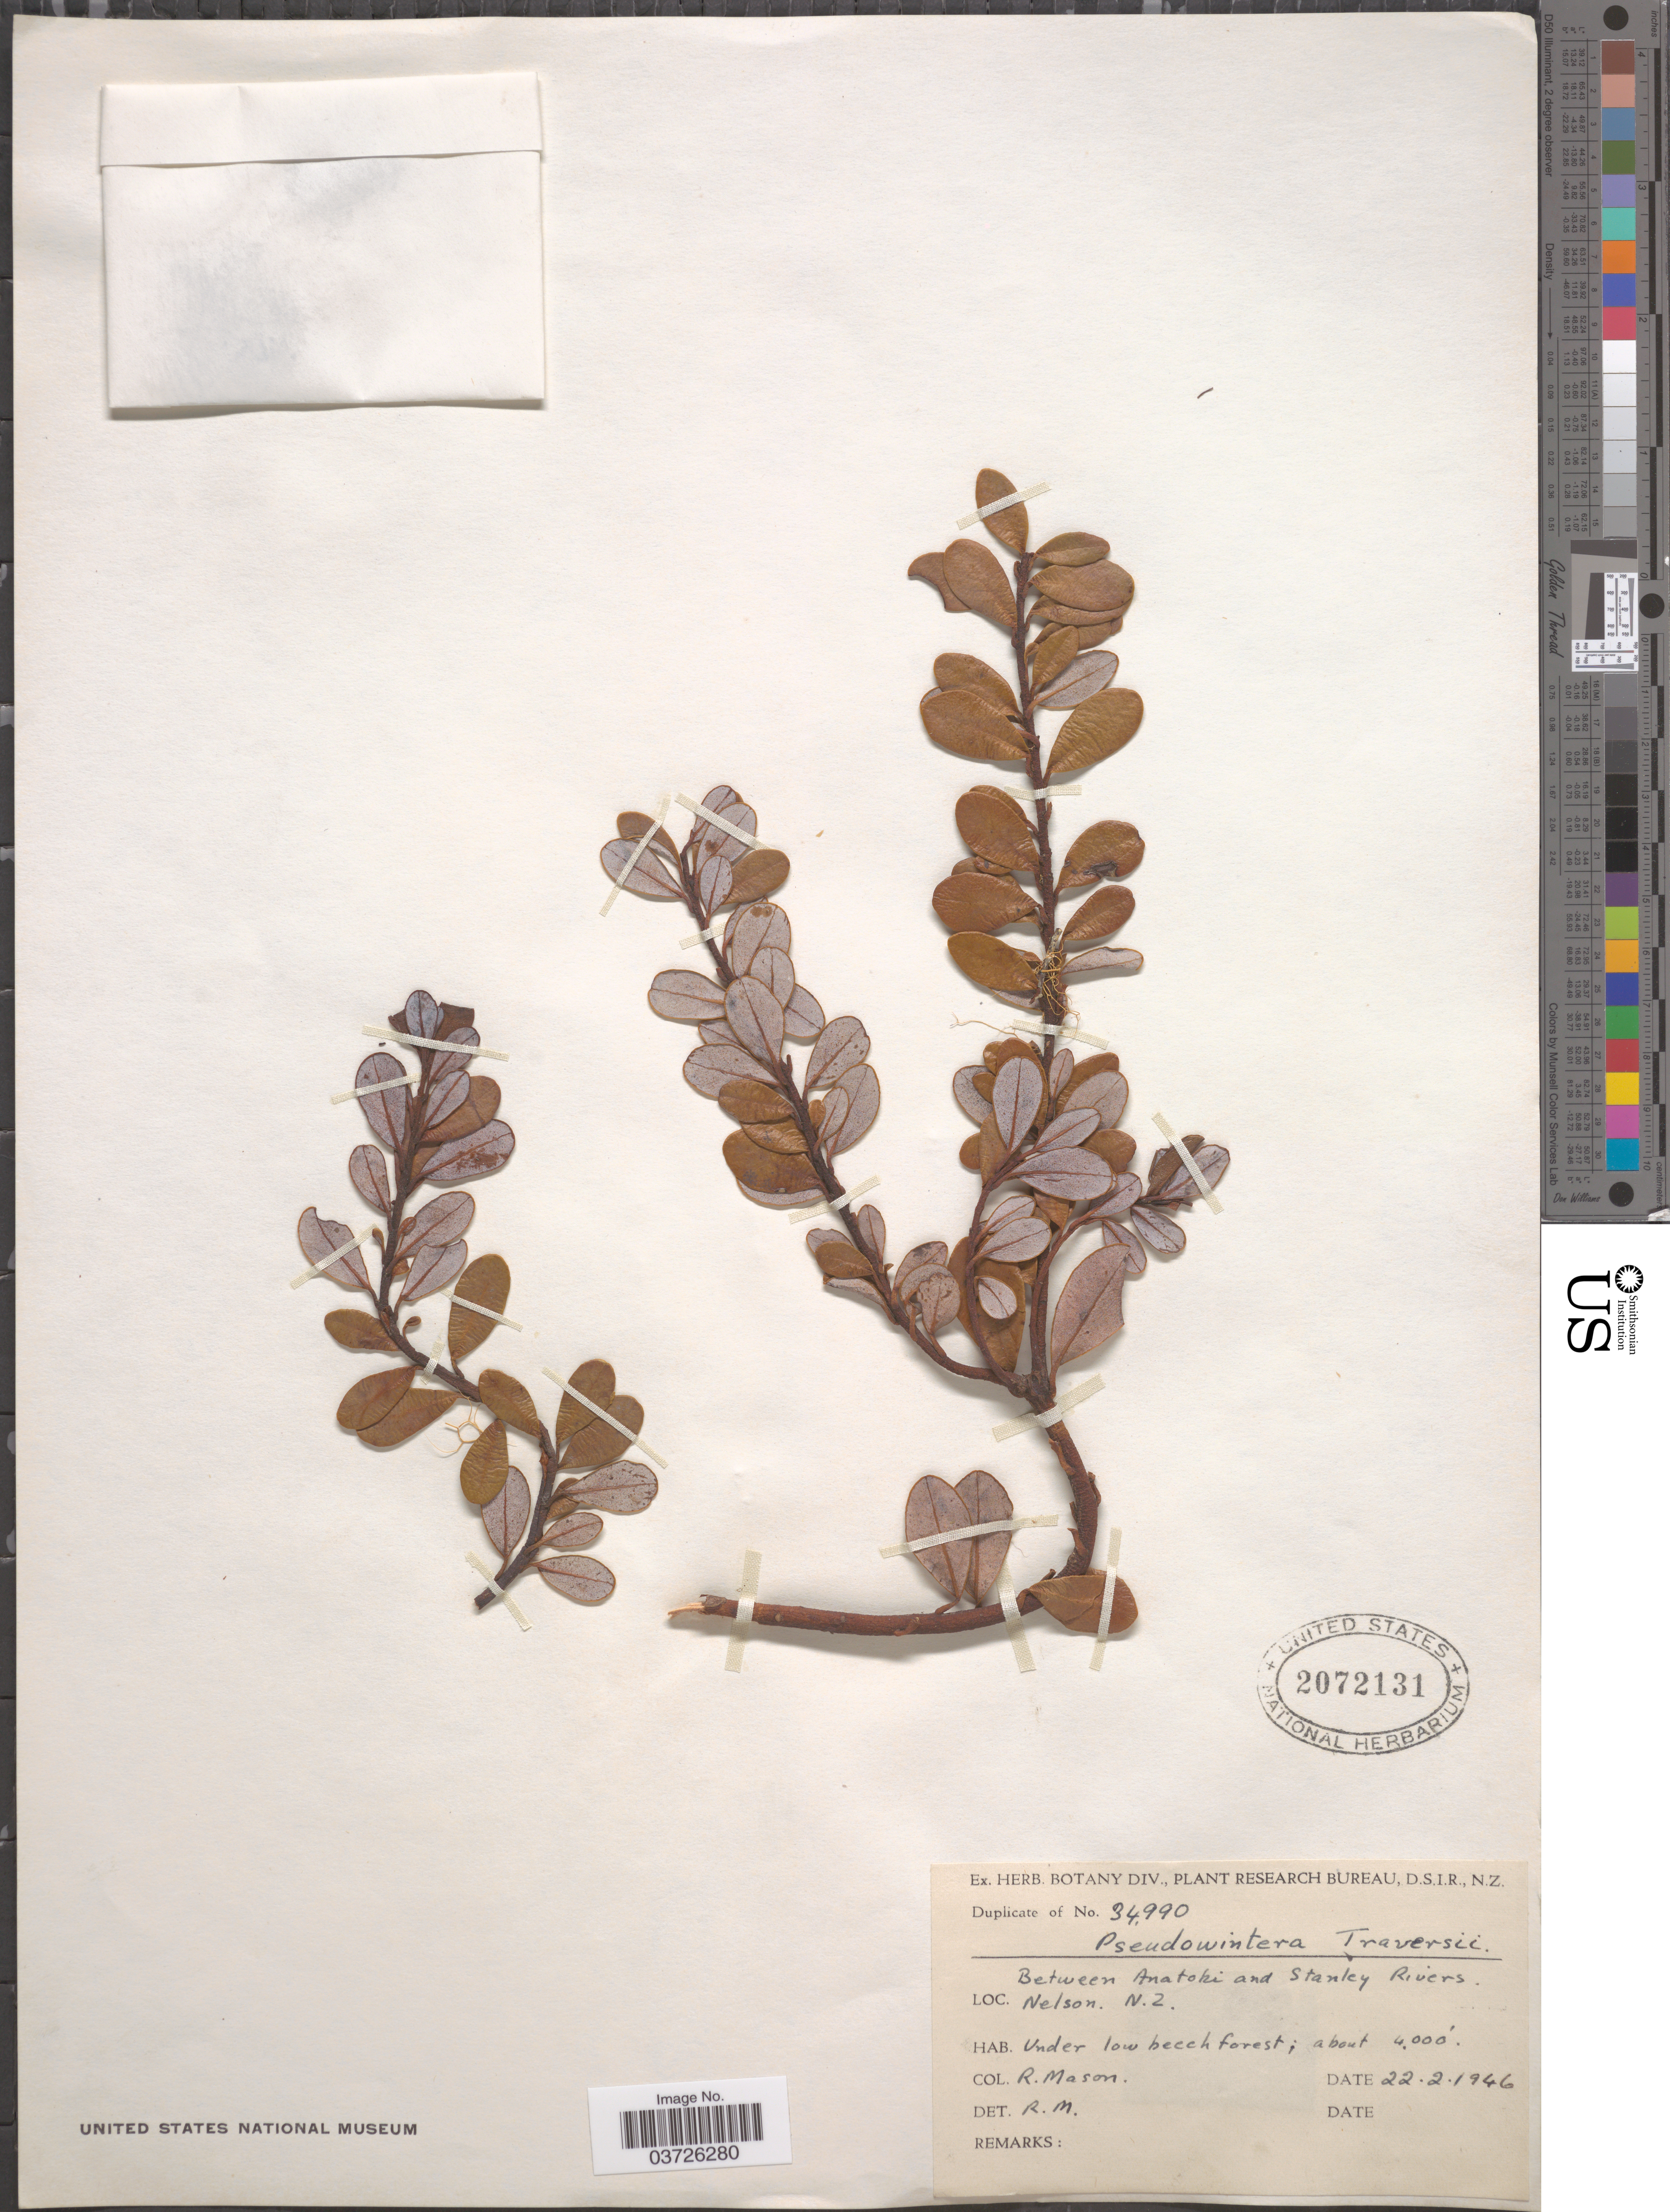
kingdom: Plantae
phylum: Tracheophyta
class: Magnoliopsida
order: Canellales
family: Winteraceae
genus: Pseudowintera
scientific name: Pseudowintera traversii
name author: (Buchanan) Dandy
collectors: R. Mason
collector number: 34990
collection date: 1946-02-22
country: New Zealand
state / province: Nelson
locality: Between Anatoki and Stanley Rivers.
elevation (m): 1219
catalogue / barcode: US 2072131